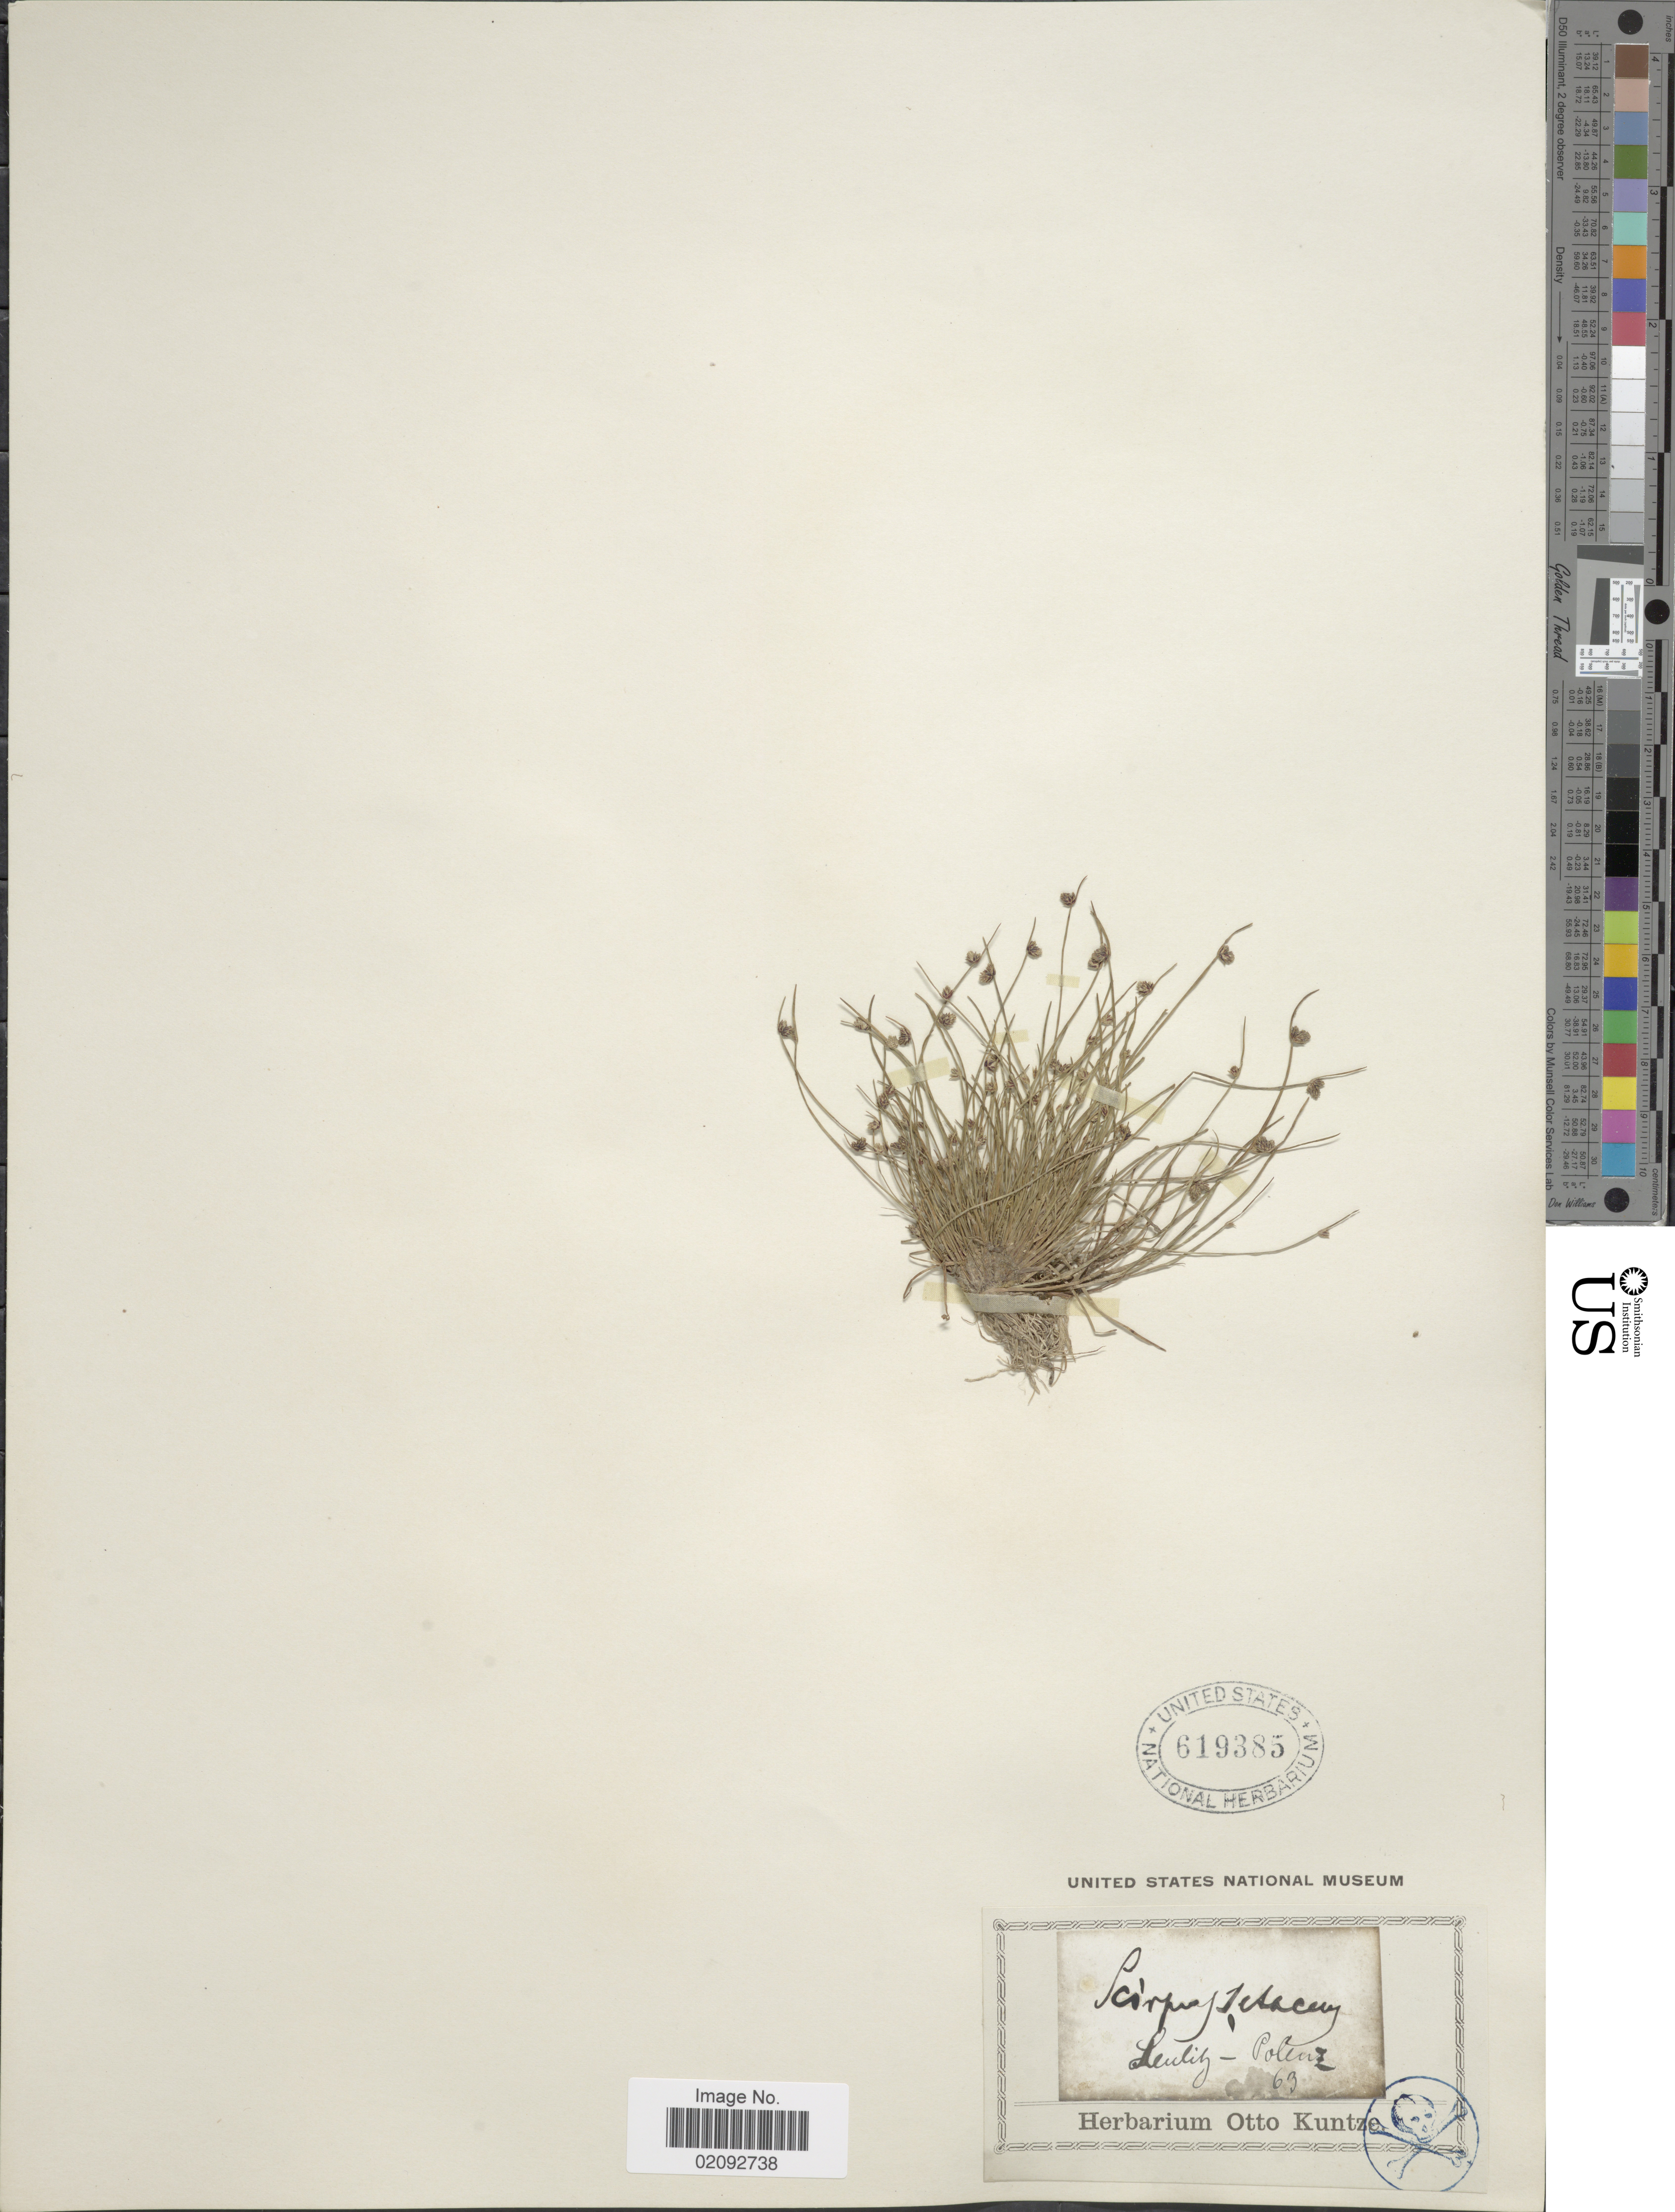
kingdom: Plantae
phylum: Tracheophyta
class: Liliopsida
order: Poales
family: Cyperaceae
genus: Isolepis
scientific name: Isolepis setacea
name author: (L.) R. Br.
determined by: Strong, Mark T., (BOT), Smithsonian Institution - National Museum of Natural History (UNITED STATES)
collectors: ex Herb. O. Kuntze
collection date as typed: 63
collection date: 1863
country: Germany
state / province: Sachsen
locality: Leulitz-Polenz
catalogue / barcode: US 619385